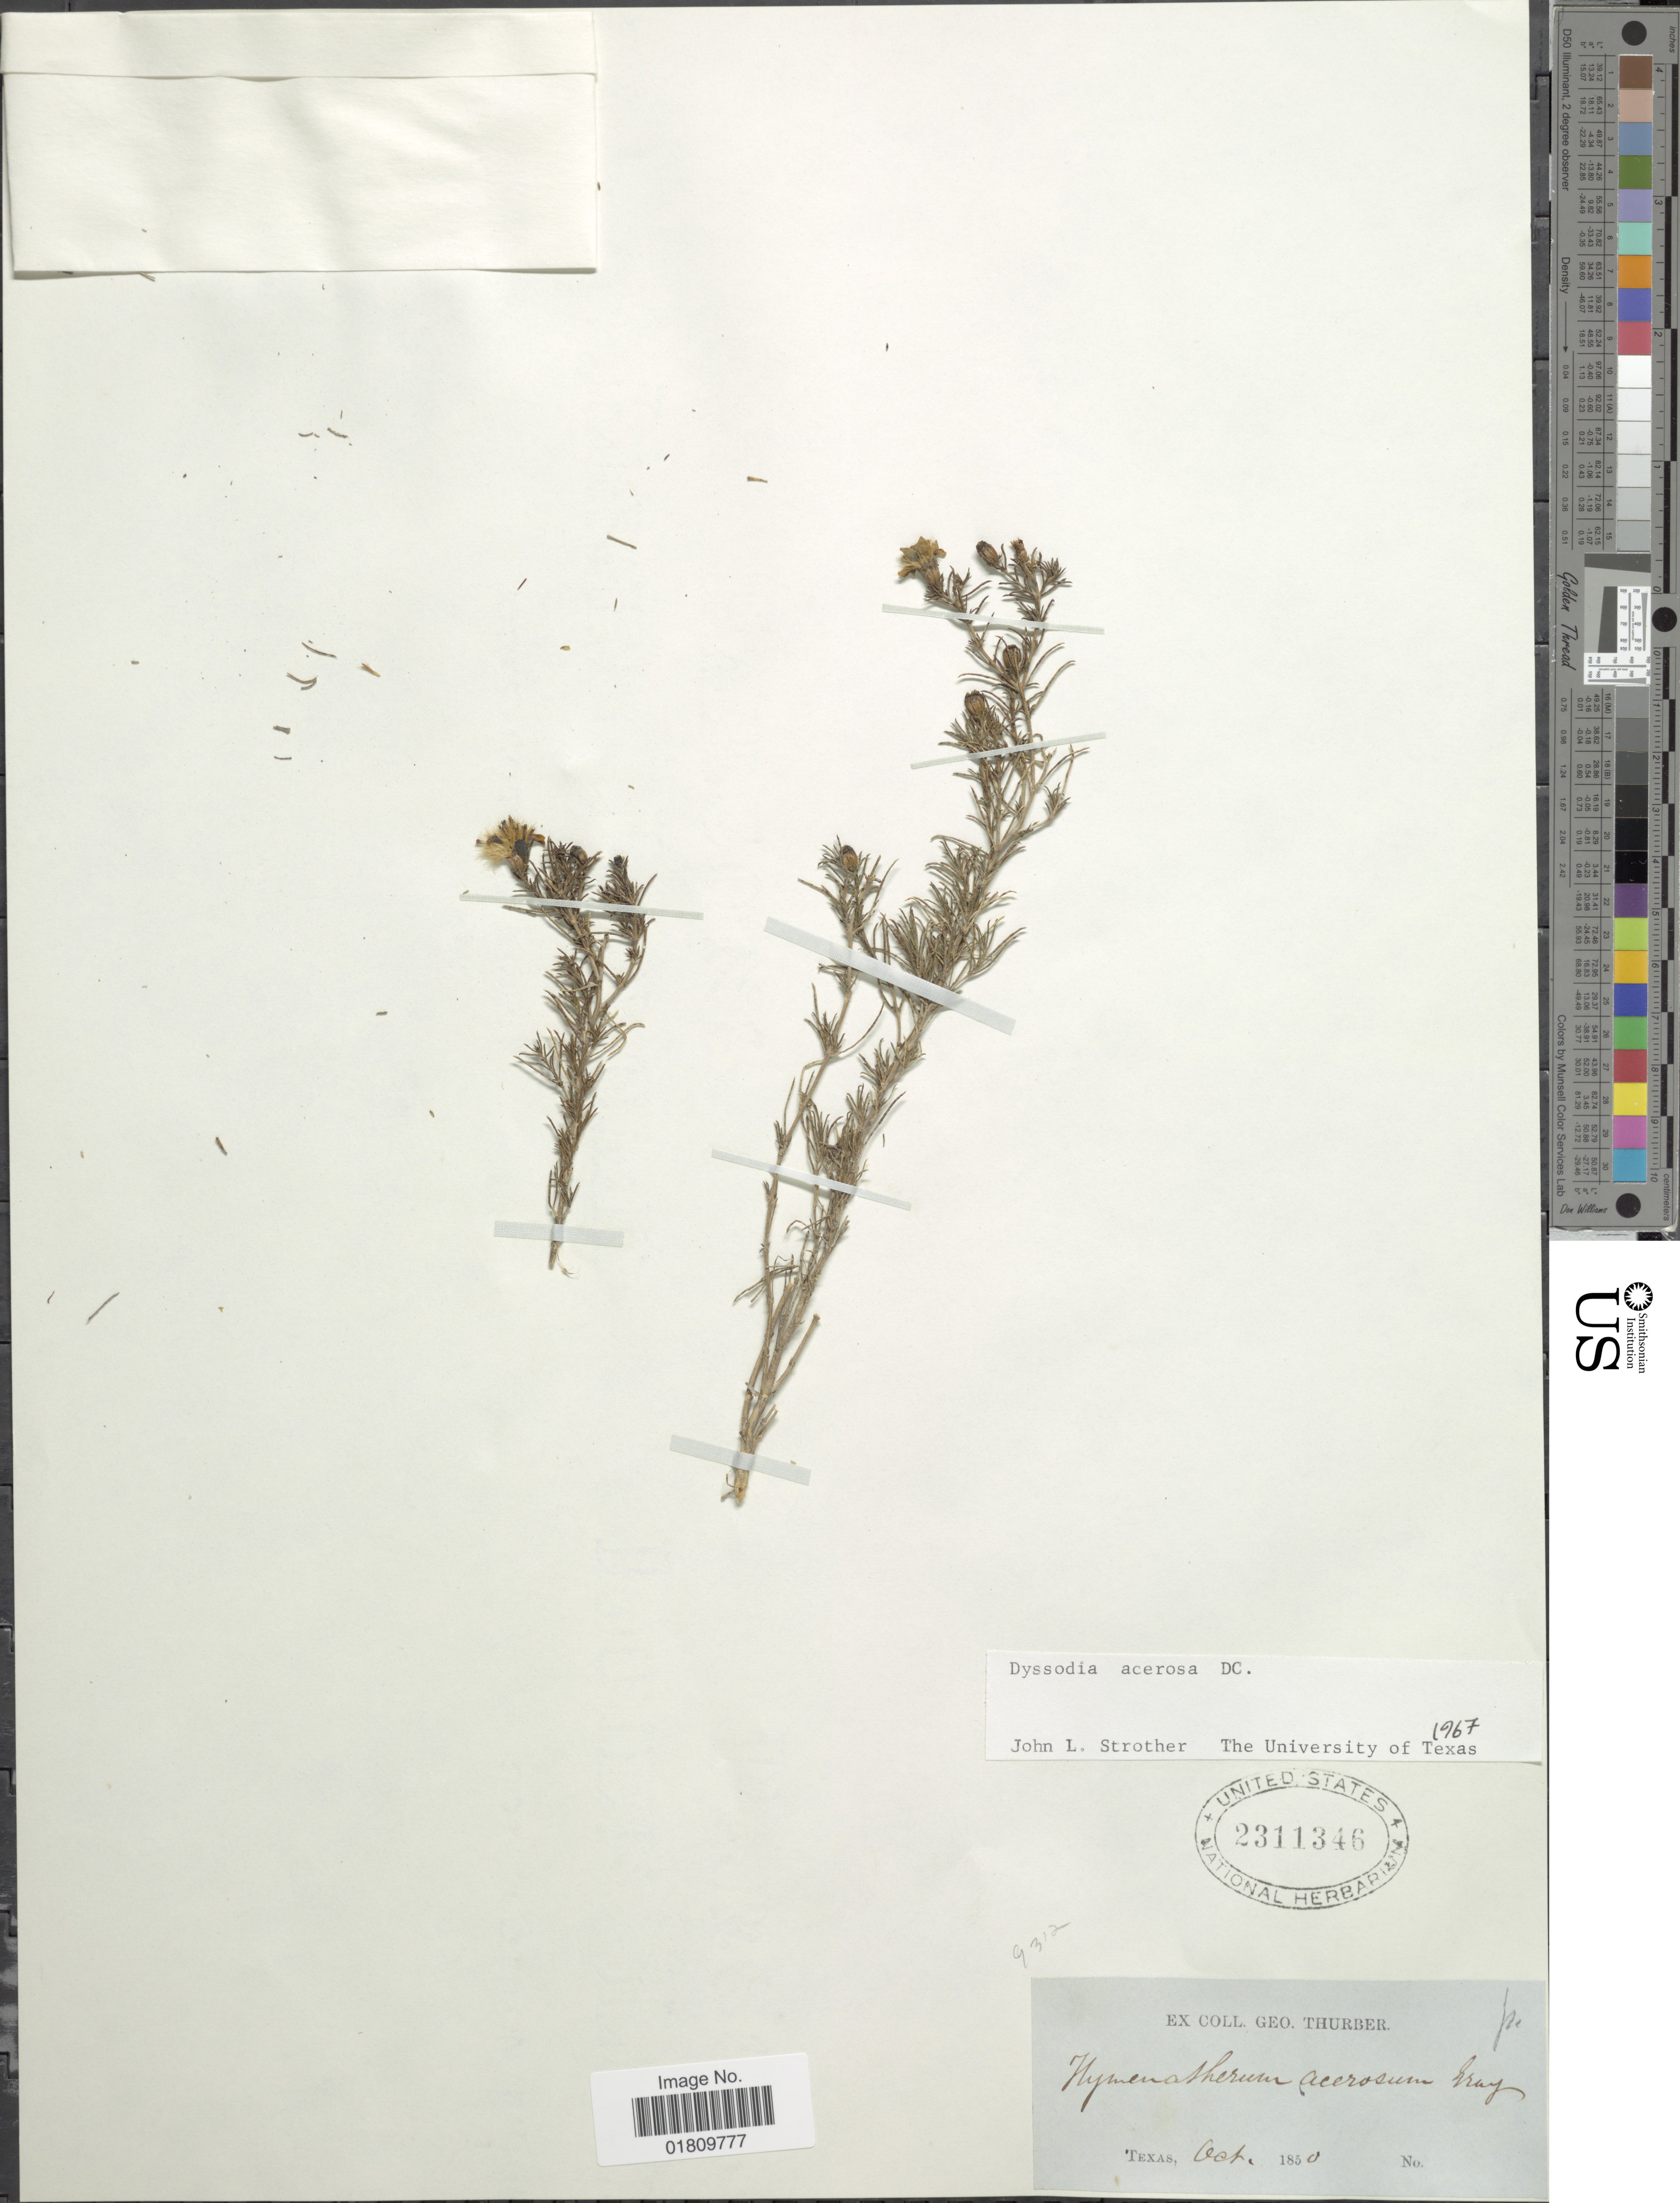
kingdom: Plantae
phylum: Tracheophyta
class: Magnoliopsida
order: Asterales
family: Asteraceae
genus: Thymophylla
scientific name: Thymophylla acerosa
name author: (DC.) Strother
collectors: ex coll. Geo. Thurber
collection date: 1850-10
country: United States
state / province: Texas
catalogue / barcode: US 2311346